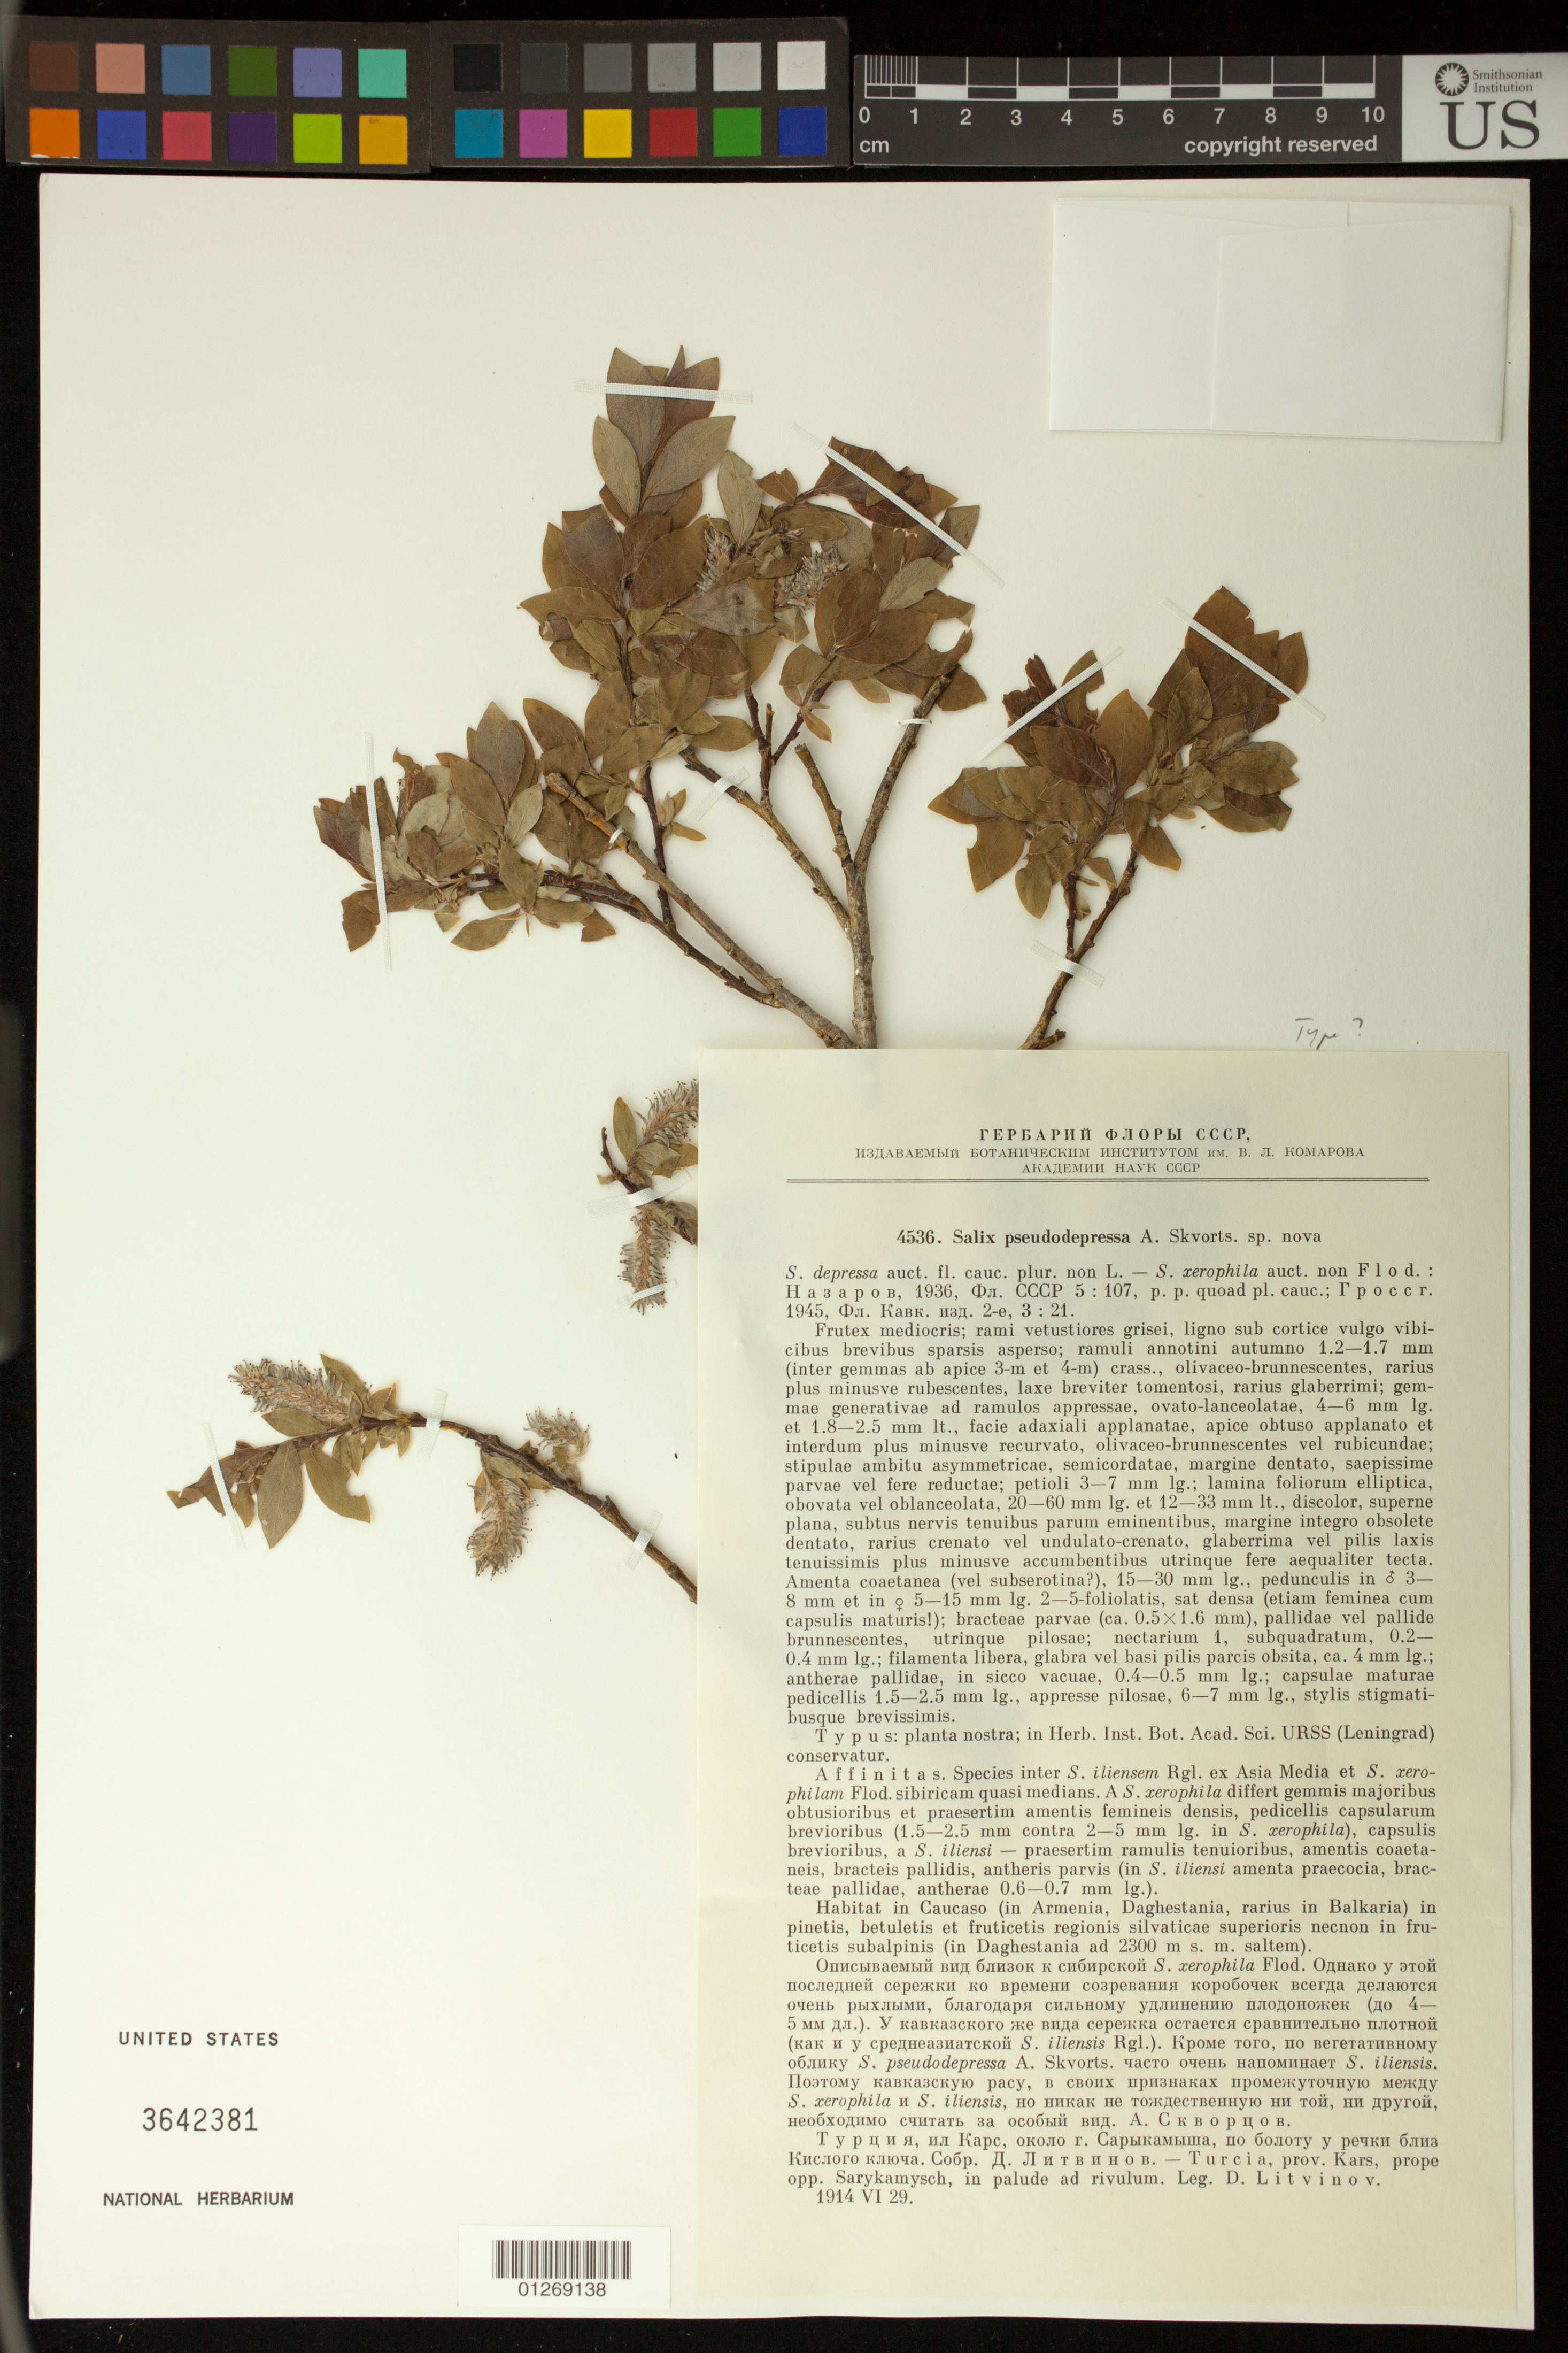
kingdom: Plantae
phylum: Tracheophyta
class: Magnoliopsida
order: Malpighiales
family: Salicaceae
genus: Salix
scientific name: Salix pseudodepressa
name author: A.K. Skvortsov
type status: Isotype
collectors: D. Litvinov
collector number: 4536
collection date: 1914-06-29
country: Turkey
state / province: Kars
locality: Turcia, prov. Kars, prope opp. Sarykamysch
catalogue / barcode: US 3642381